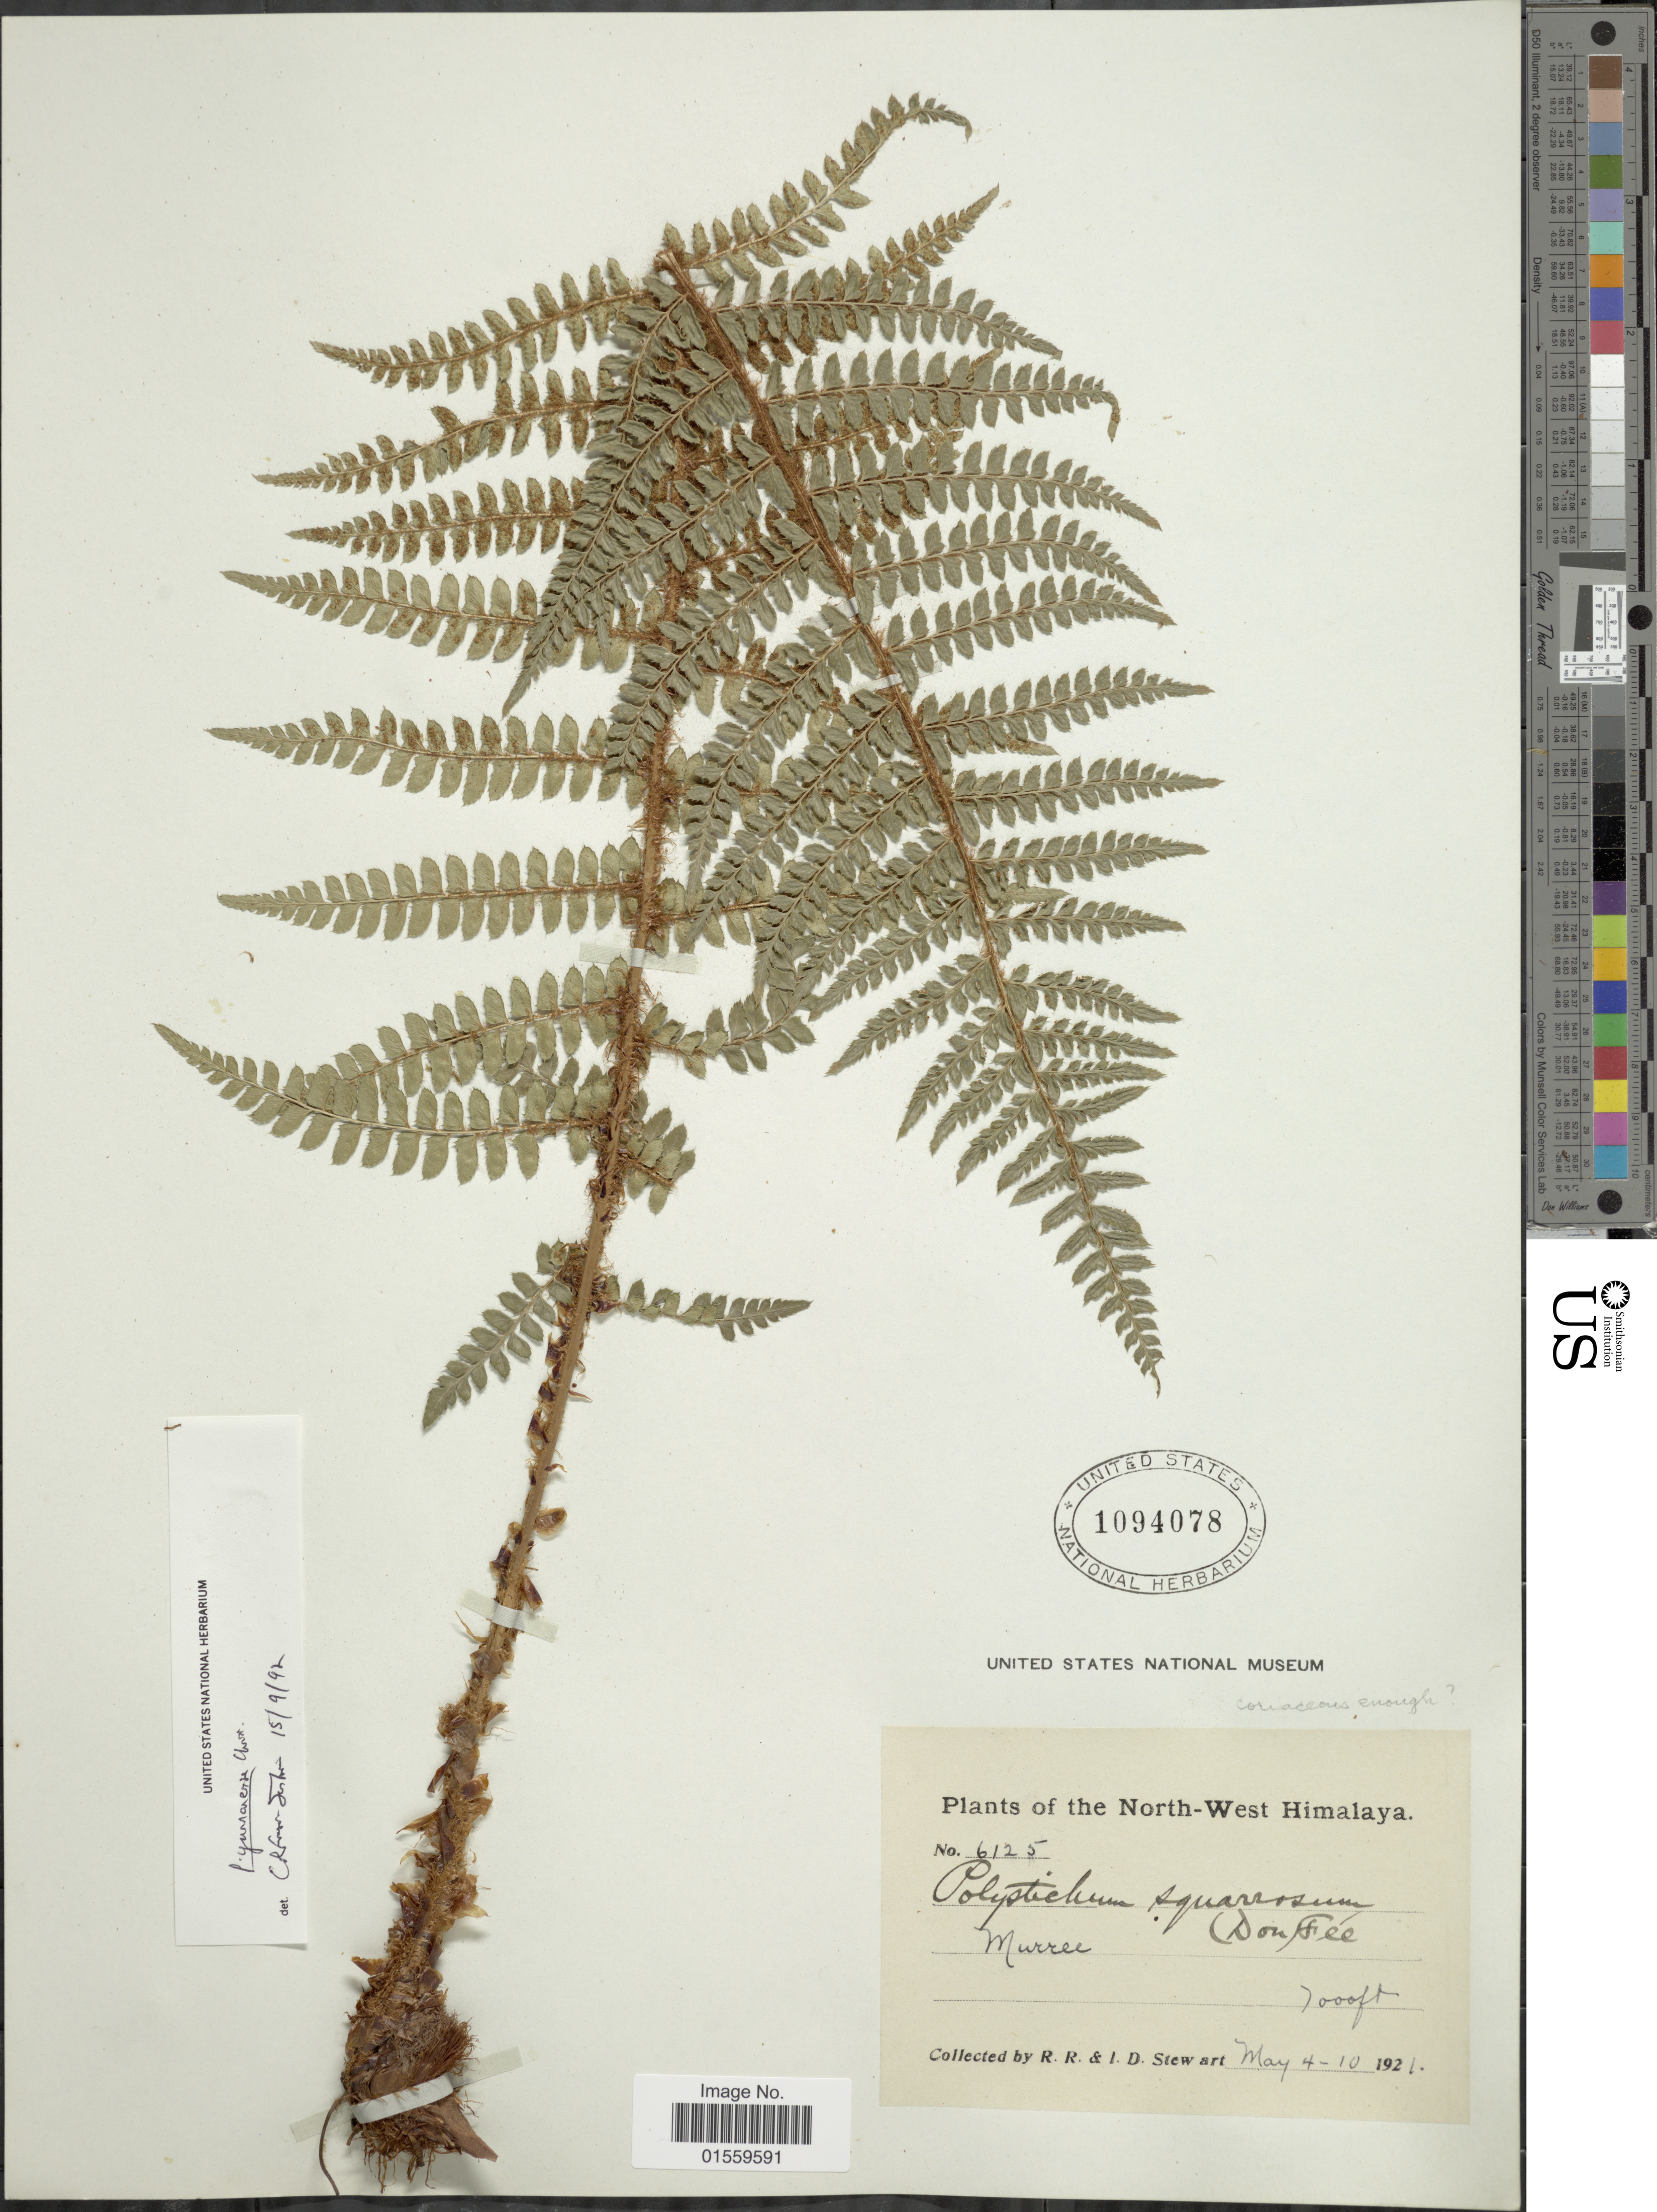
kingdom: Plantae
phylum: Tracheophyta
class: Polypodiopsida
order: Polypodiales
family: Dryopteridaceae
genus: Polystichum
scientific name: Polystichum squarrosum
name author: (D. Don) Fée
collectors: R. R. Stewart & I. Stewart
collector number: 6125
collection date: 1921-05-04/1921-05-10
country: Pakistan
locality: North-West Himalaya, Murree.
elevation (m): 2134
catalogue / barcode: US 1094078